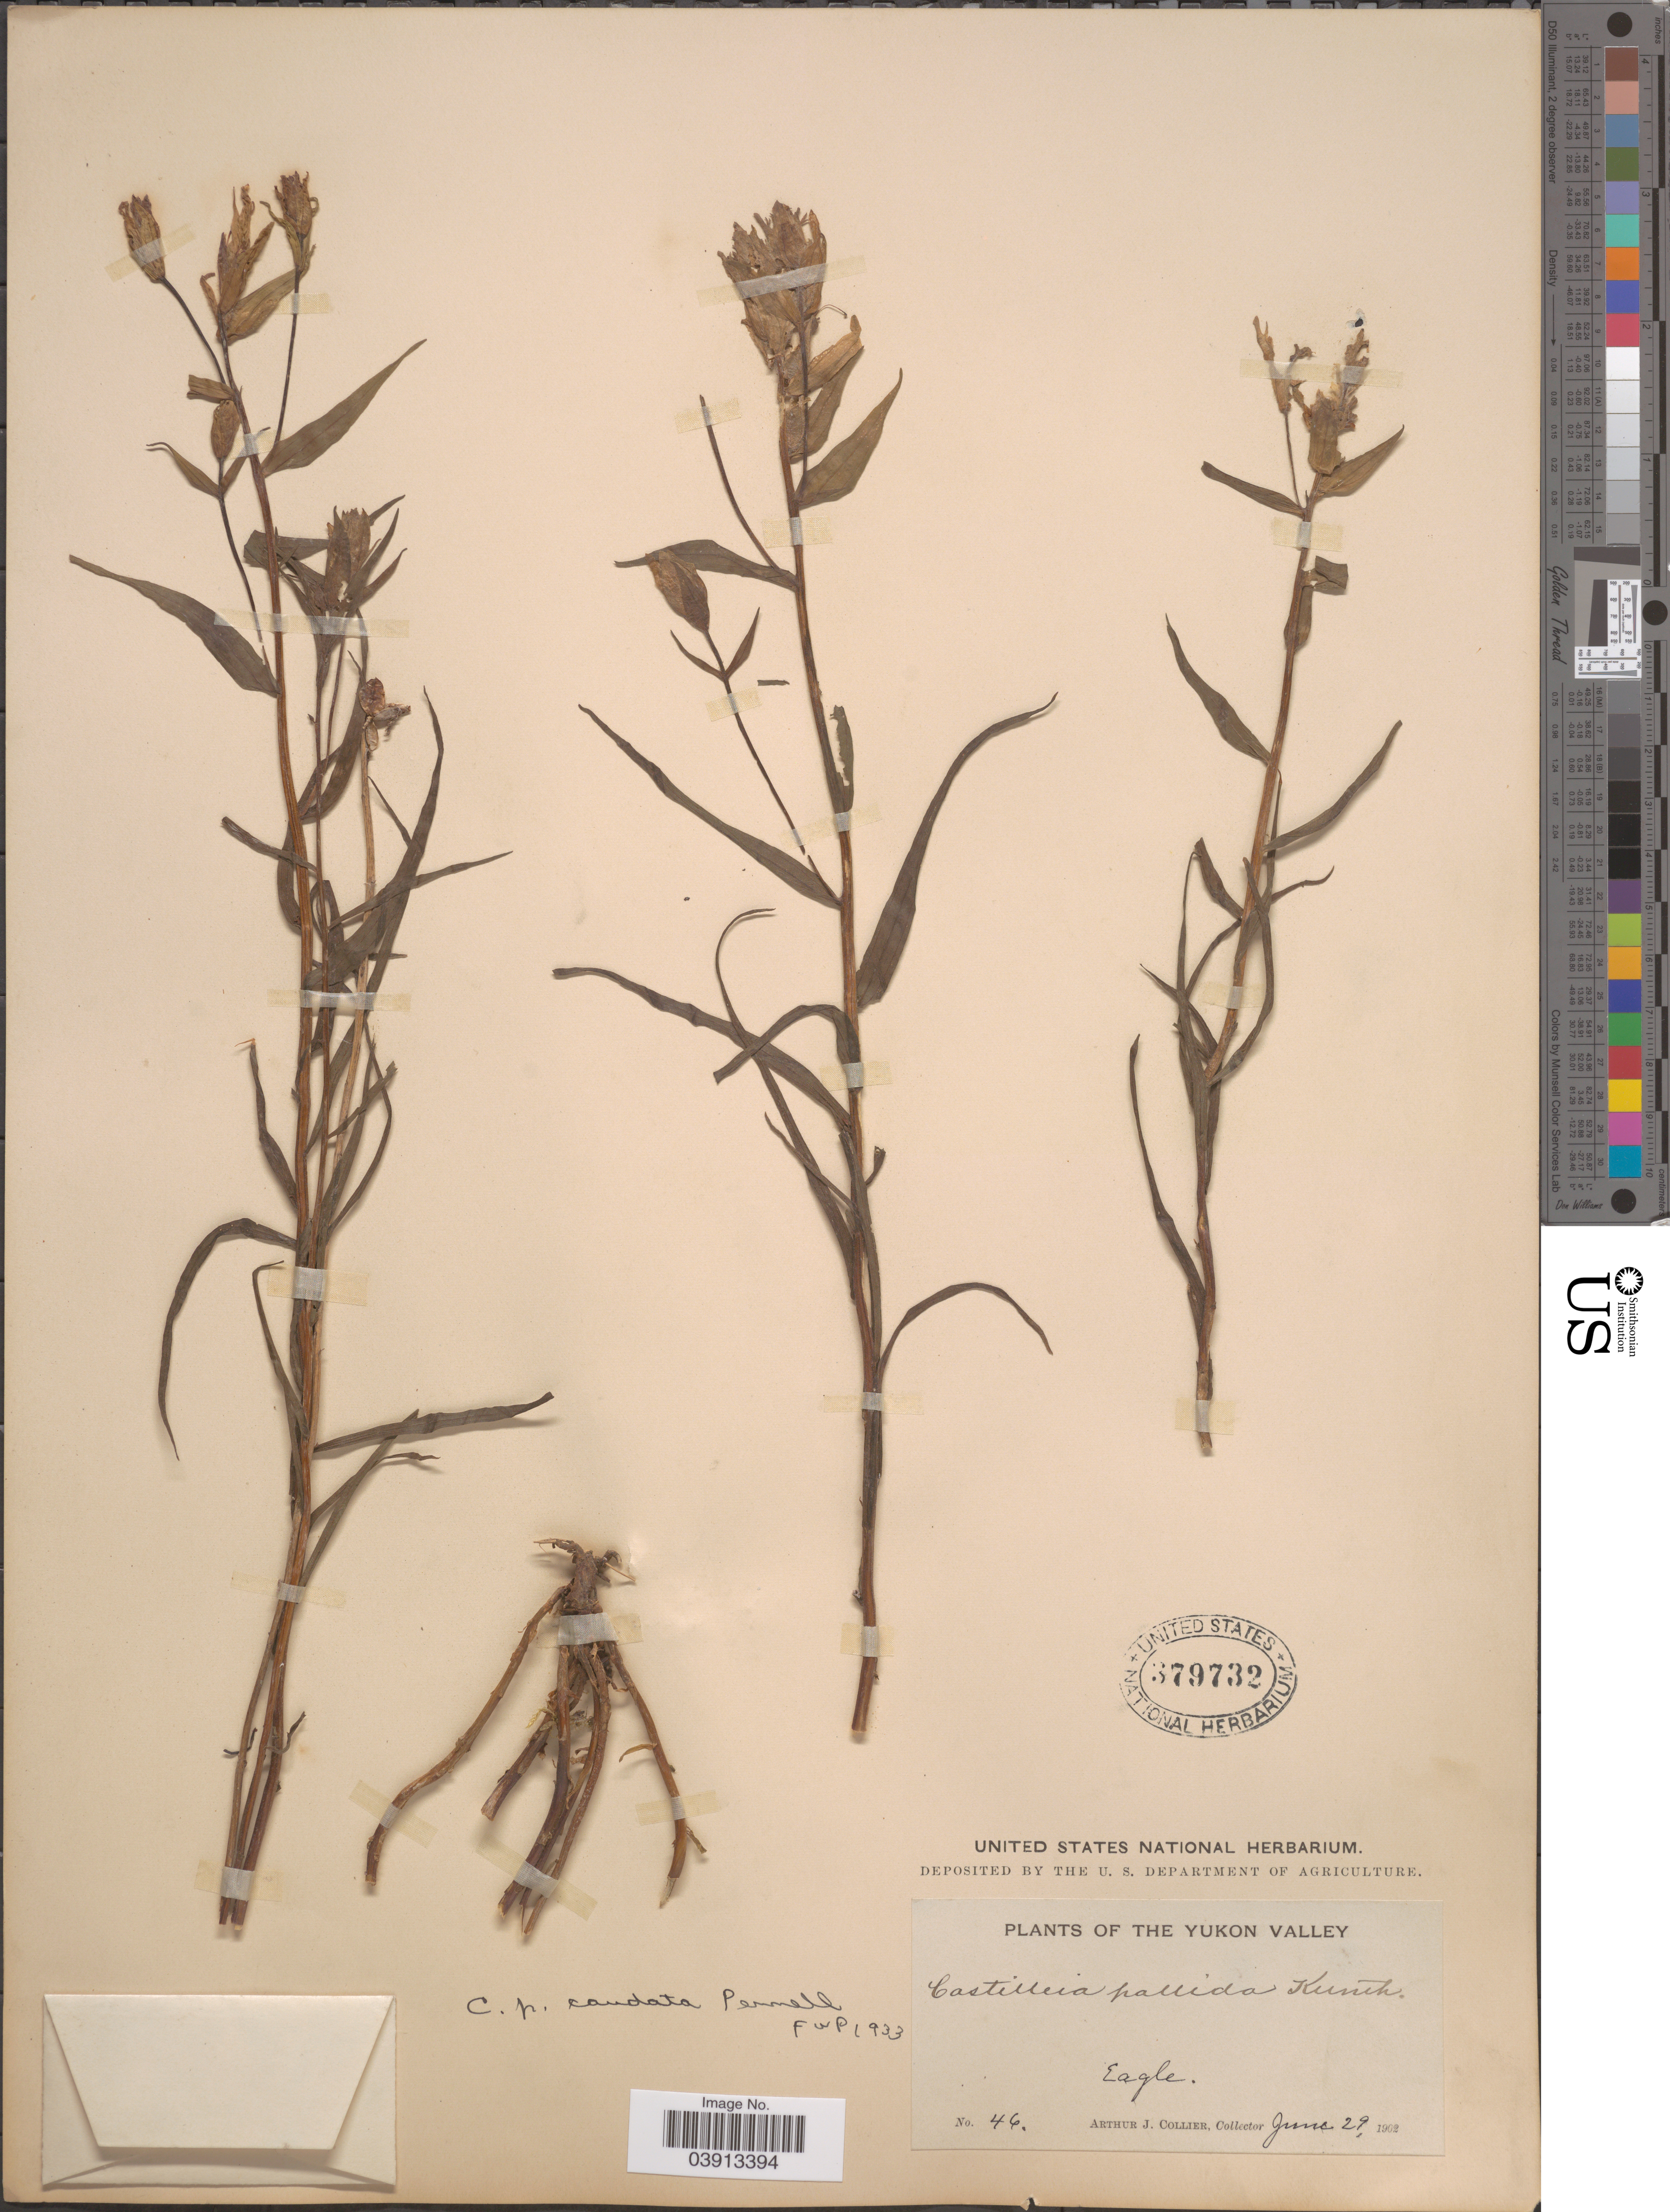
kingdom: Plantae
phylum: Tracheophyta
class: Magnoliopsida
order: Lamiales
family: Orobanchaceae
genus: Castilleja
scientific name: Castilleja pallida subsp. mexiae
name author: Pennell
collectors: A. Collier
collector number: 46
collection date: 1902-06-29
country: Canada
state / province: Yukon Territory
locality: The Yukon Valley. Eagle.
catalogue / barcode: US 379732